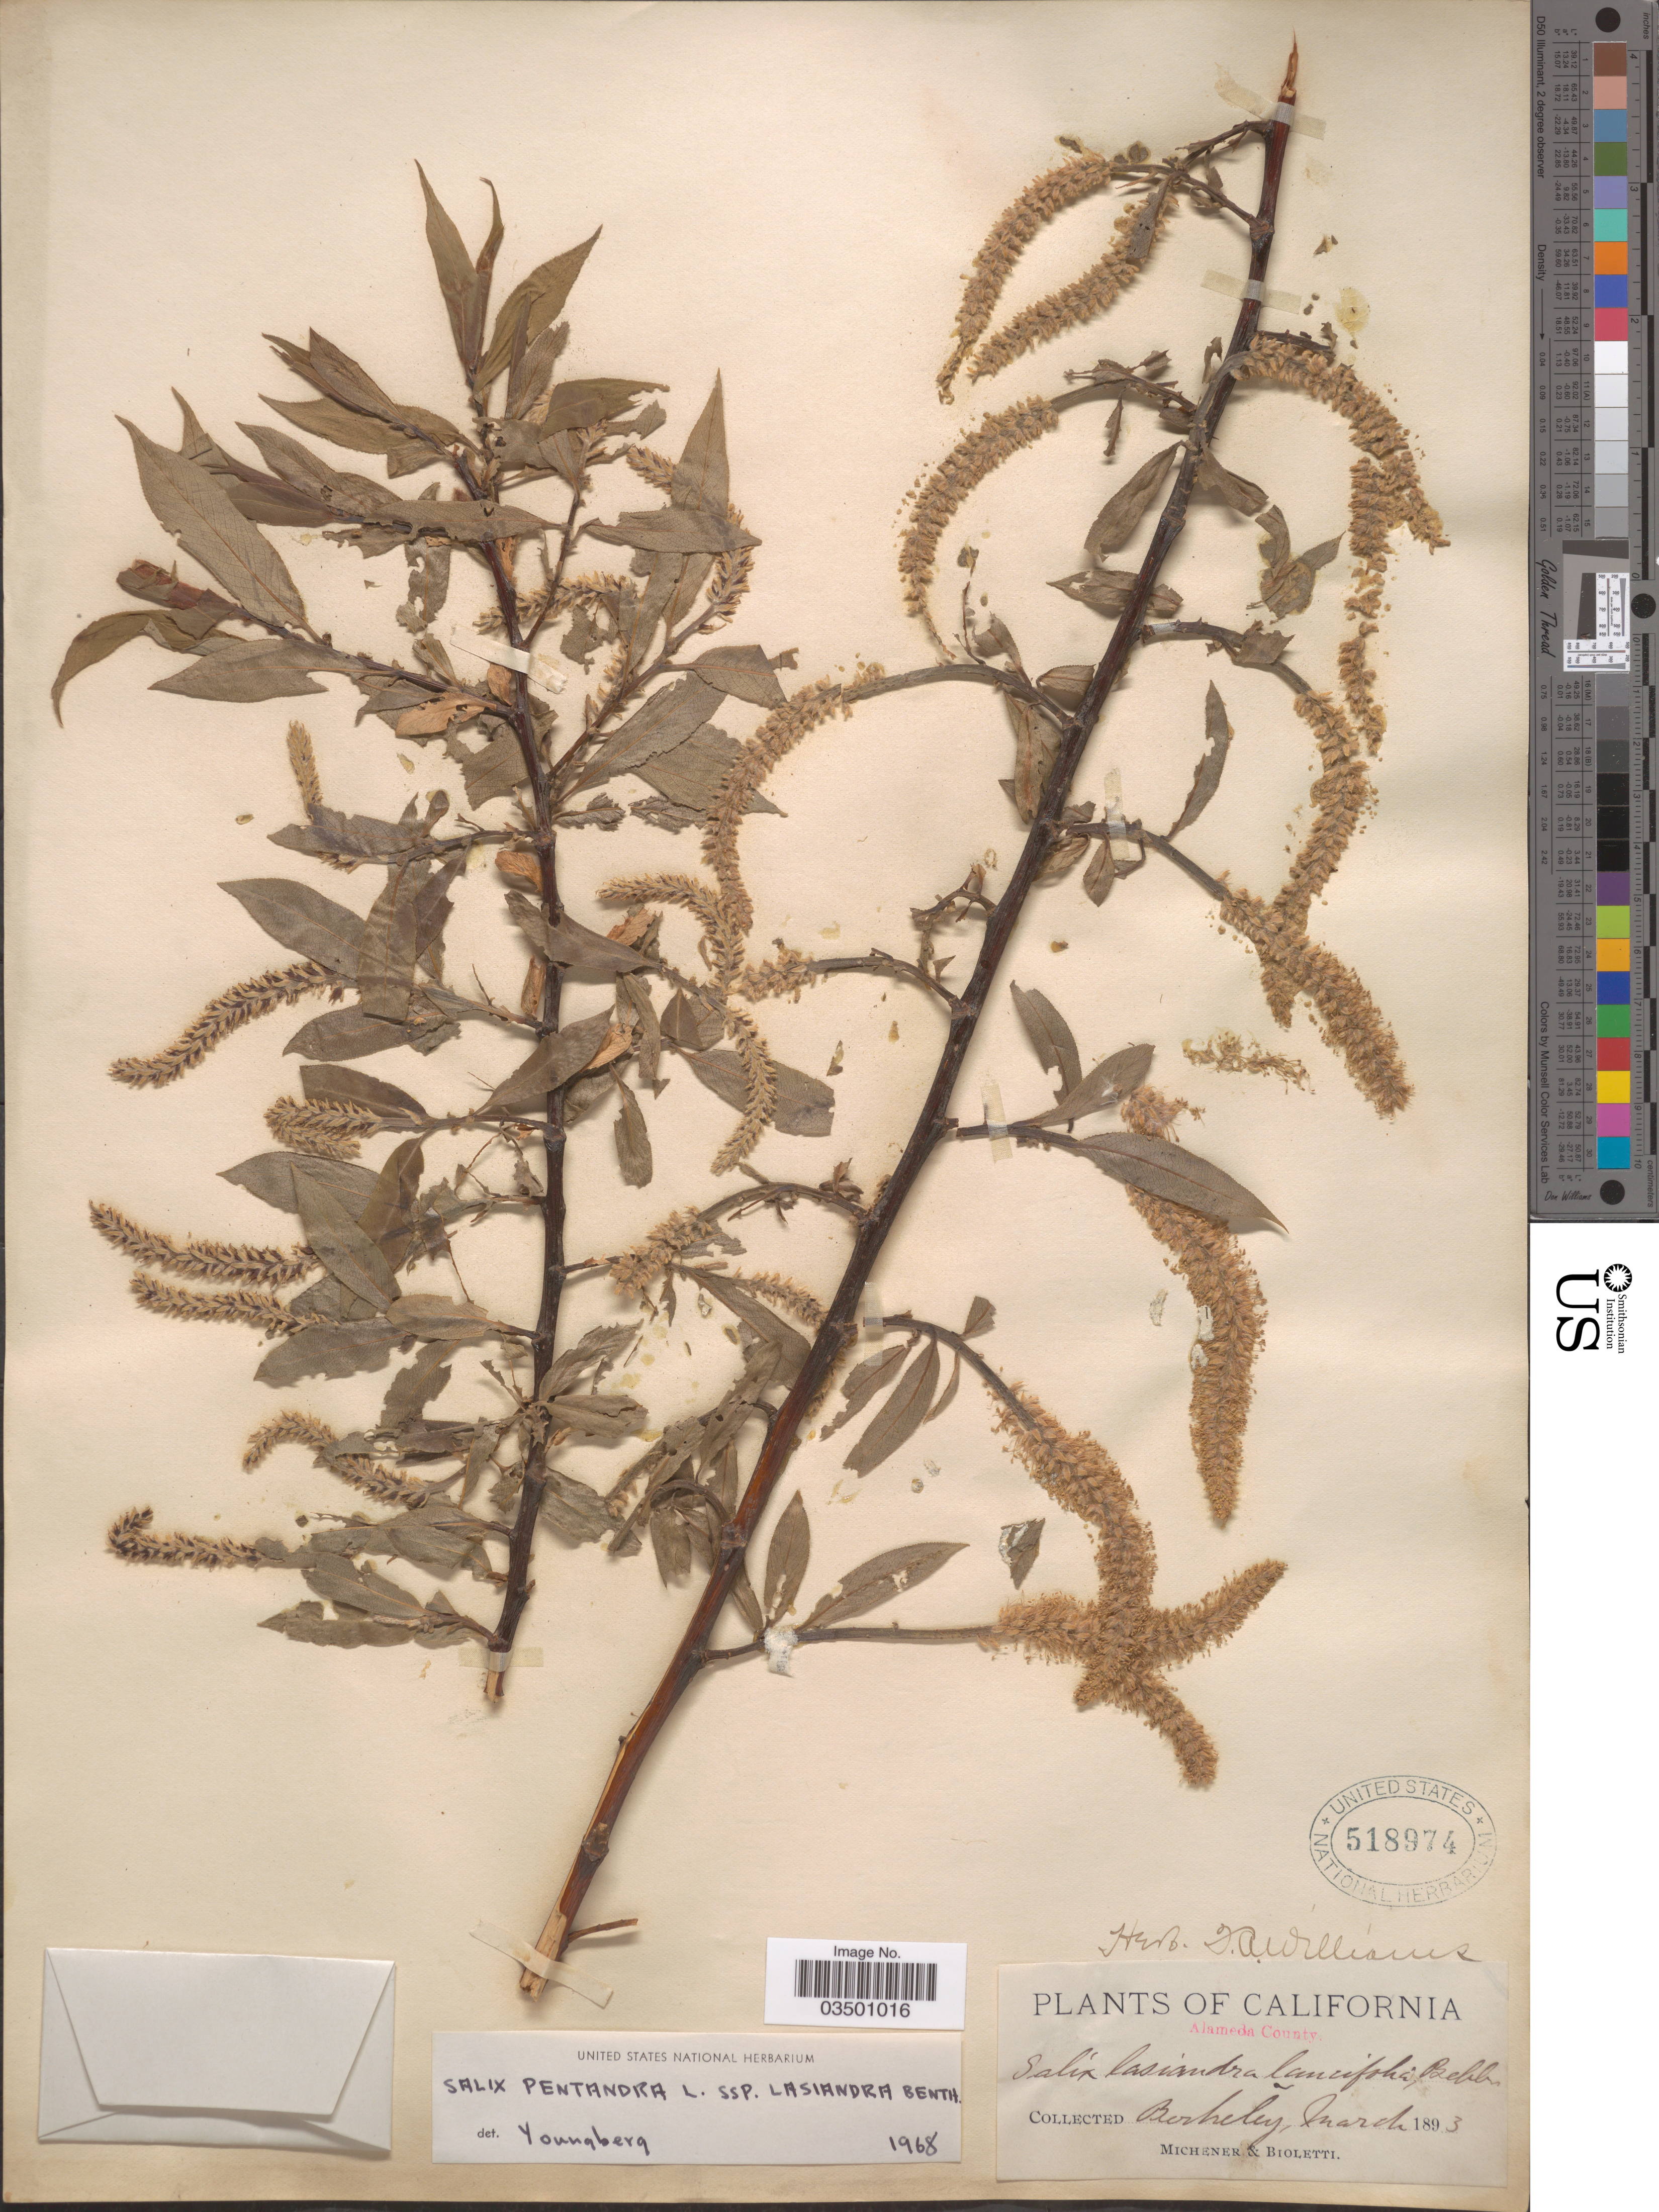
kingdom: Plantae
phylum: Tracheophyta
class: Magnoliopsida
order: Malpighiales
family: Salicaceae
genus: Salix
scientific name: Salix lasiandra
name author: Benth.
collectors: -. Michener & -- Bioletti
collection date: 1893-03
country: United States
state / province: California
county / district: Alameda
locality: Alameda County. Berkeley.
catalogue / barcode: US 518974